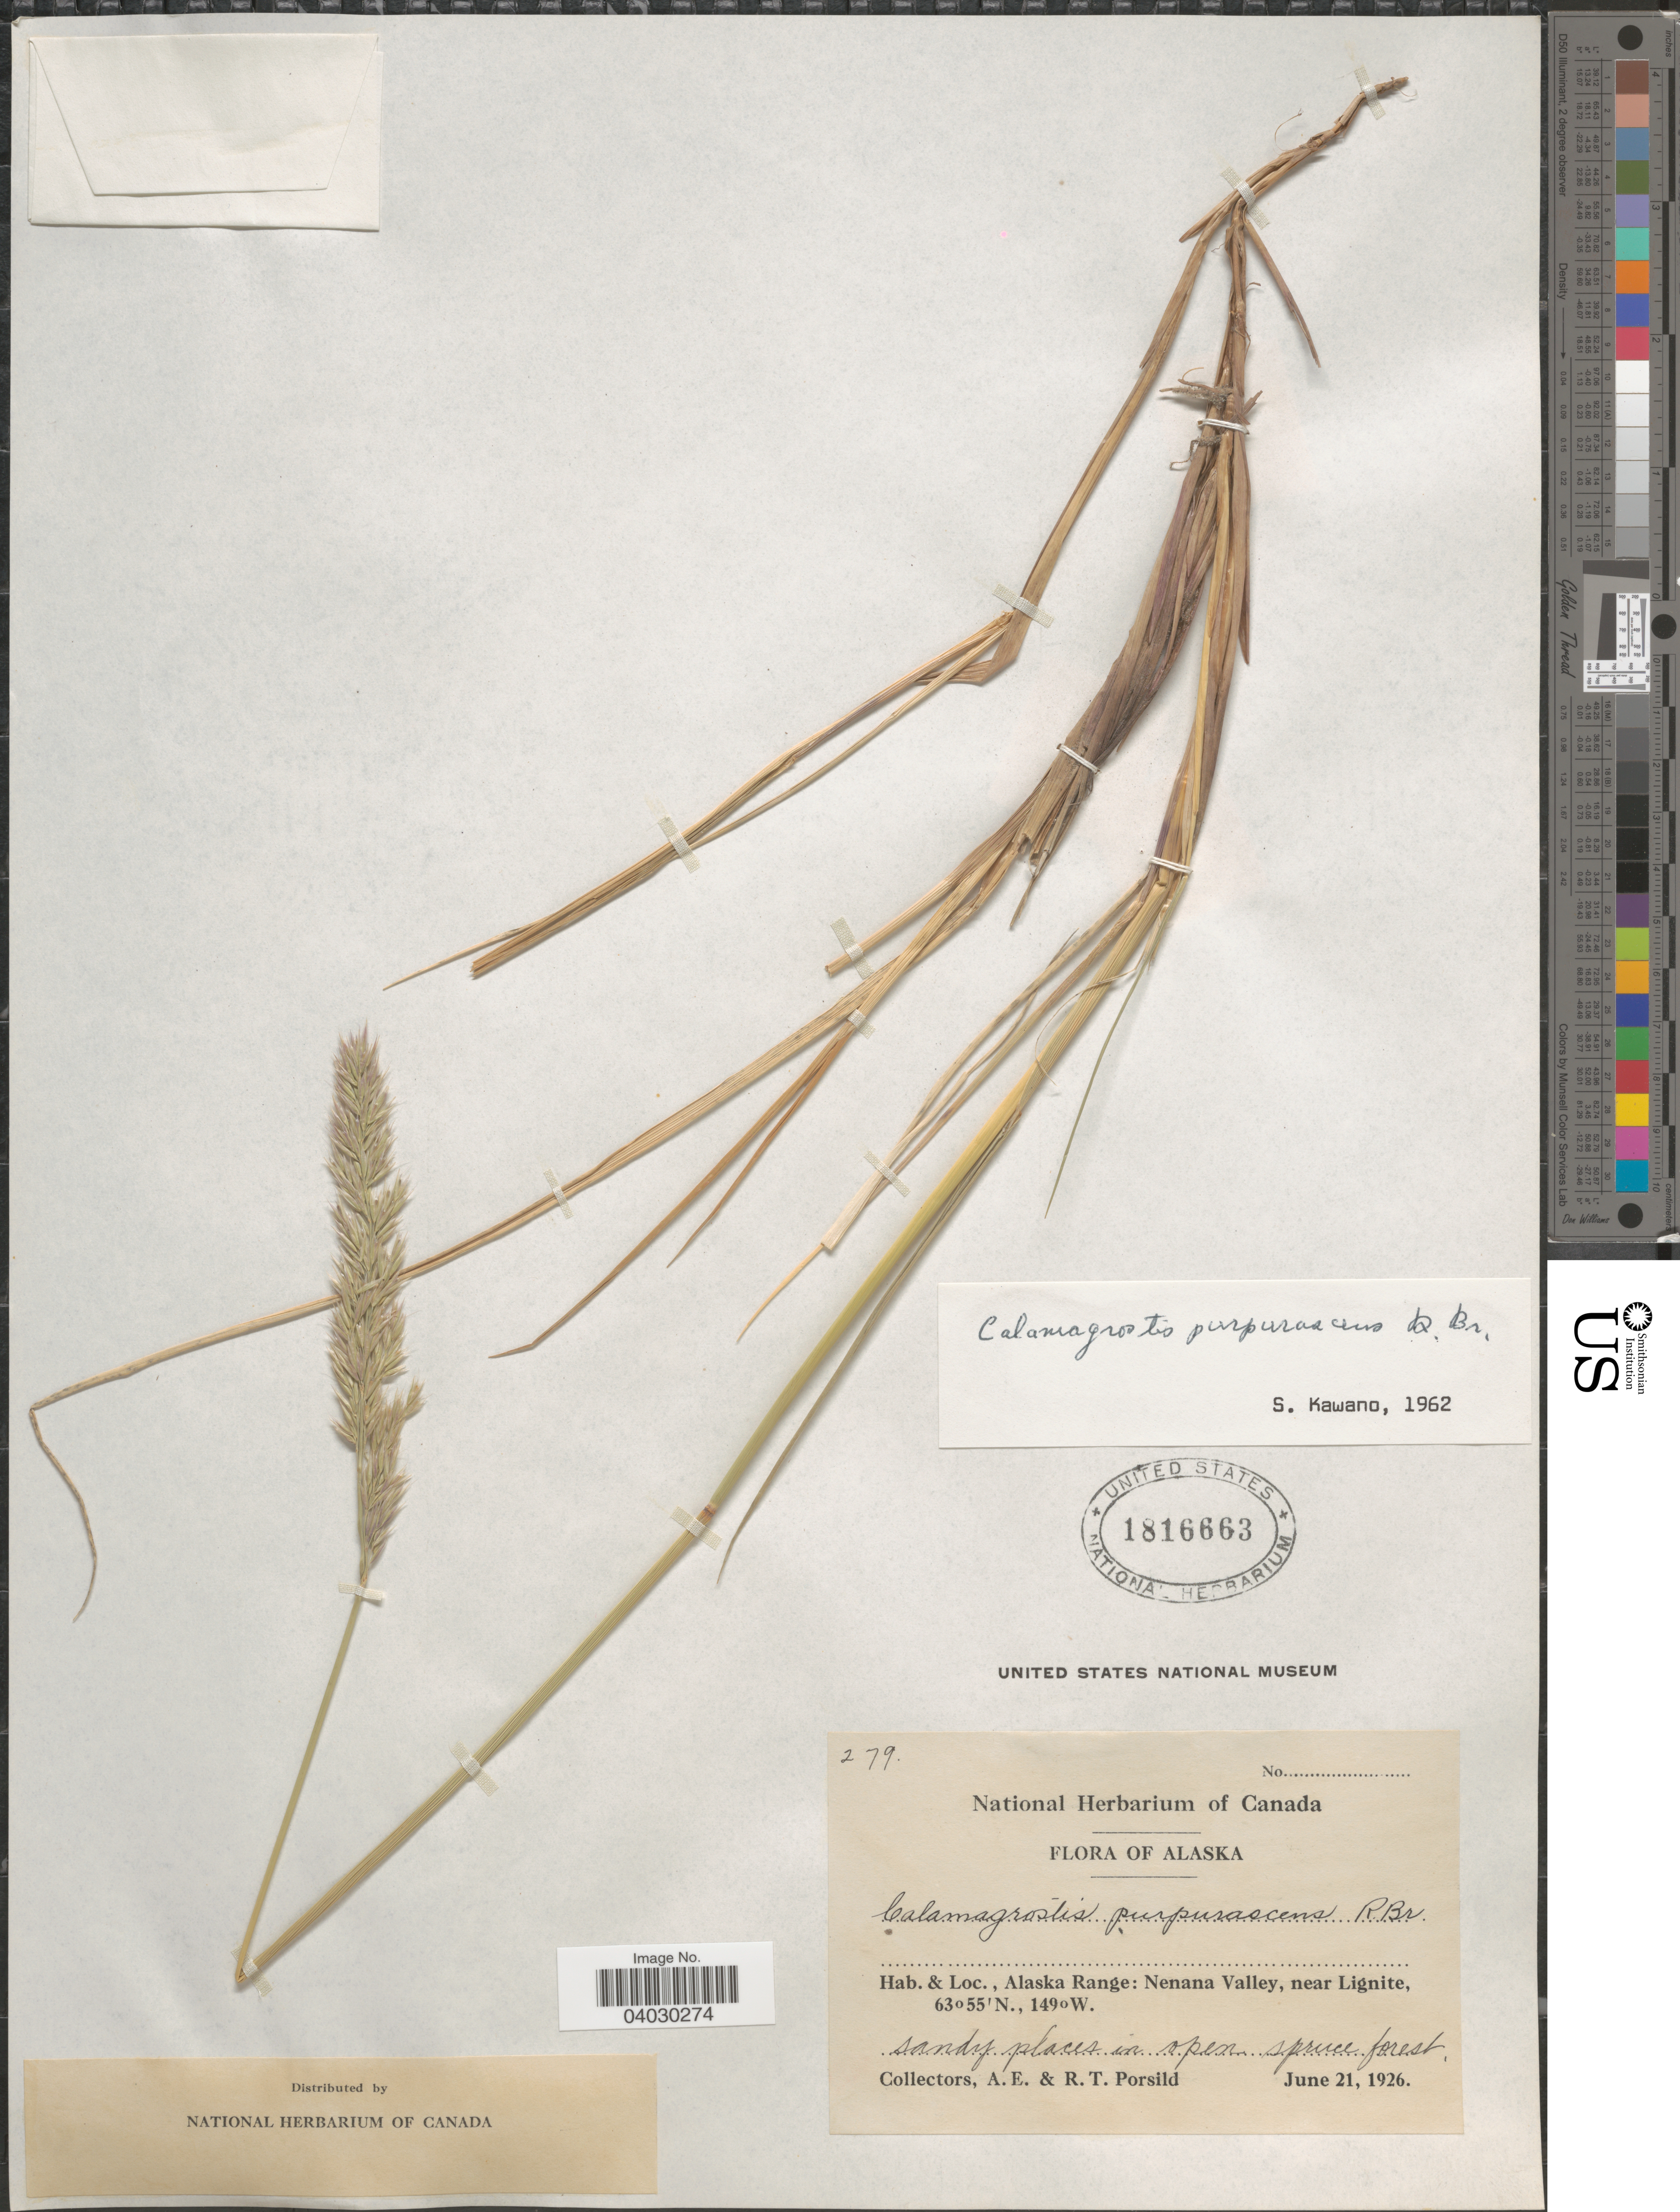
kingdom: Plantae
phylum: Tracheophyta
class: Liliopsida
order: Poales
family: Poaceae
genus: Calamagrostis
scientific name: Calamagrostis purpurascens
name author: R. Br.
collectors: A. E. Porsild & R. T. Porsild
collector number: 279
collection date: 1926-06-21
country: United States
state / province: Alaska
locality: Alaska Range: Nenana Valley, near Lignite.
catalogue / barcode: US 1816663